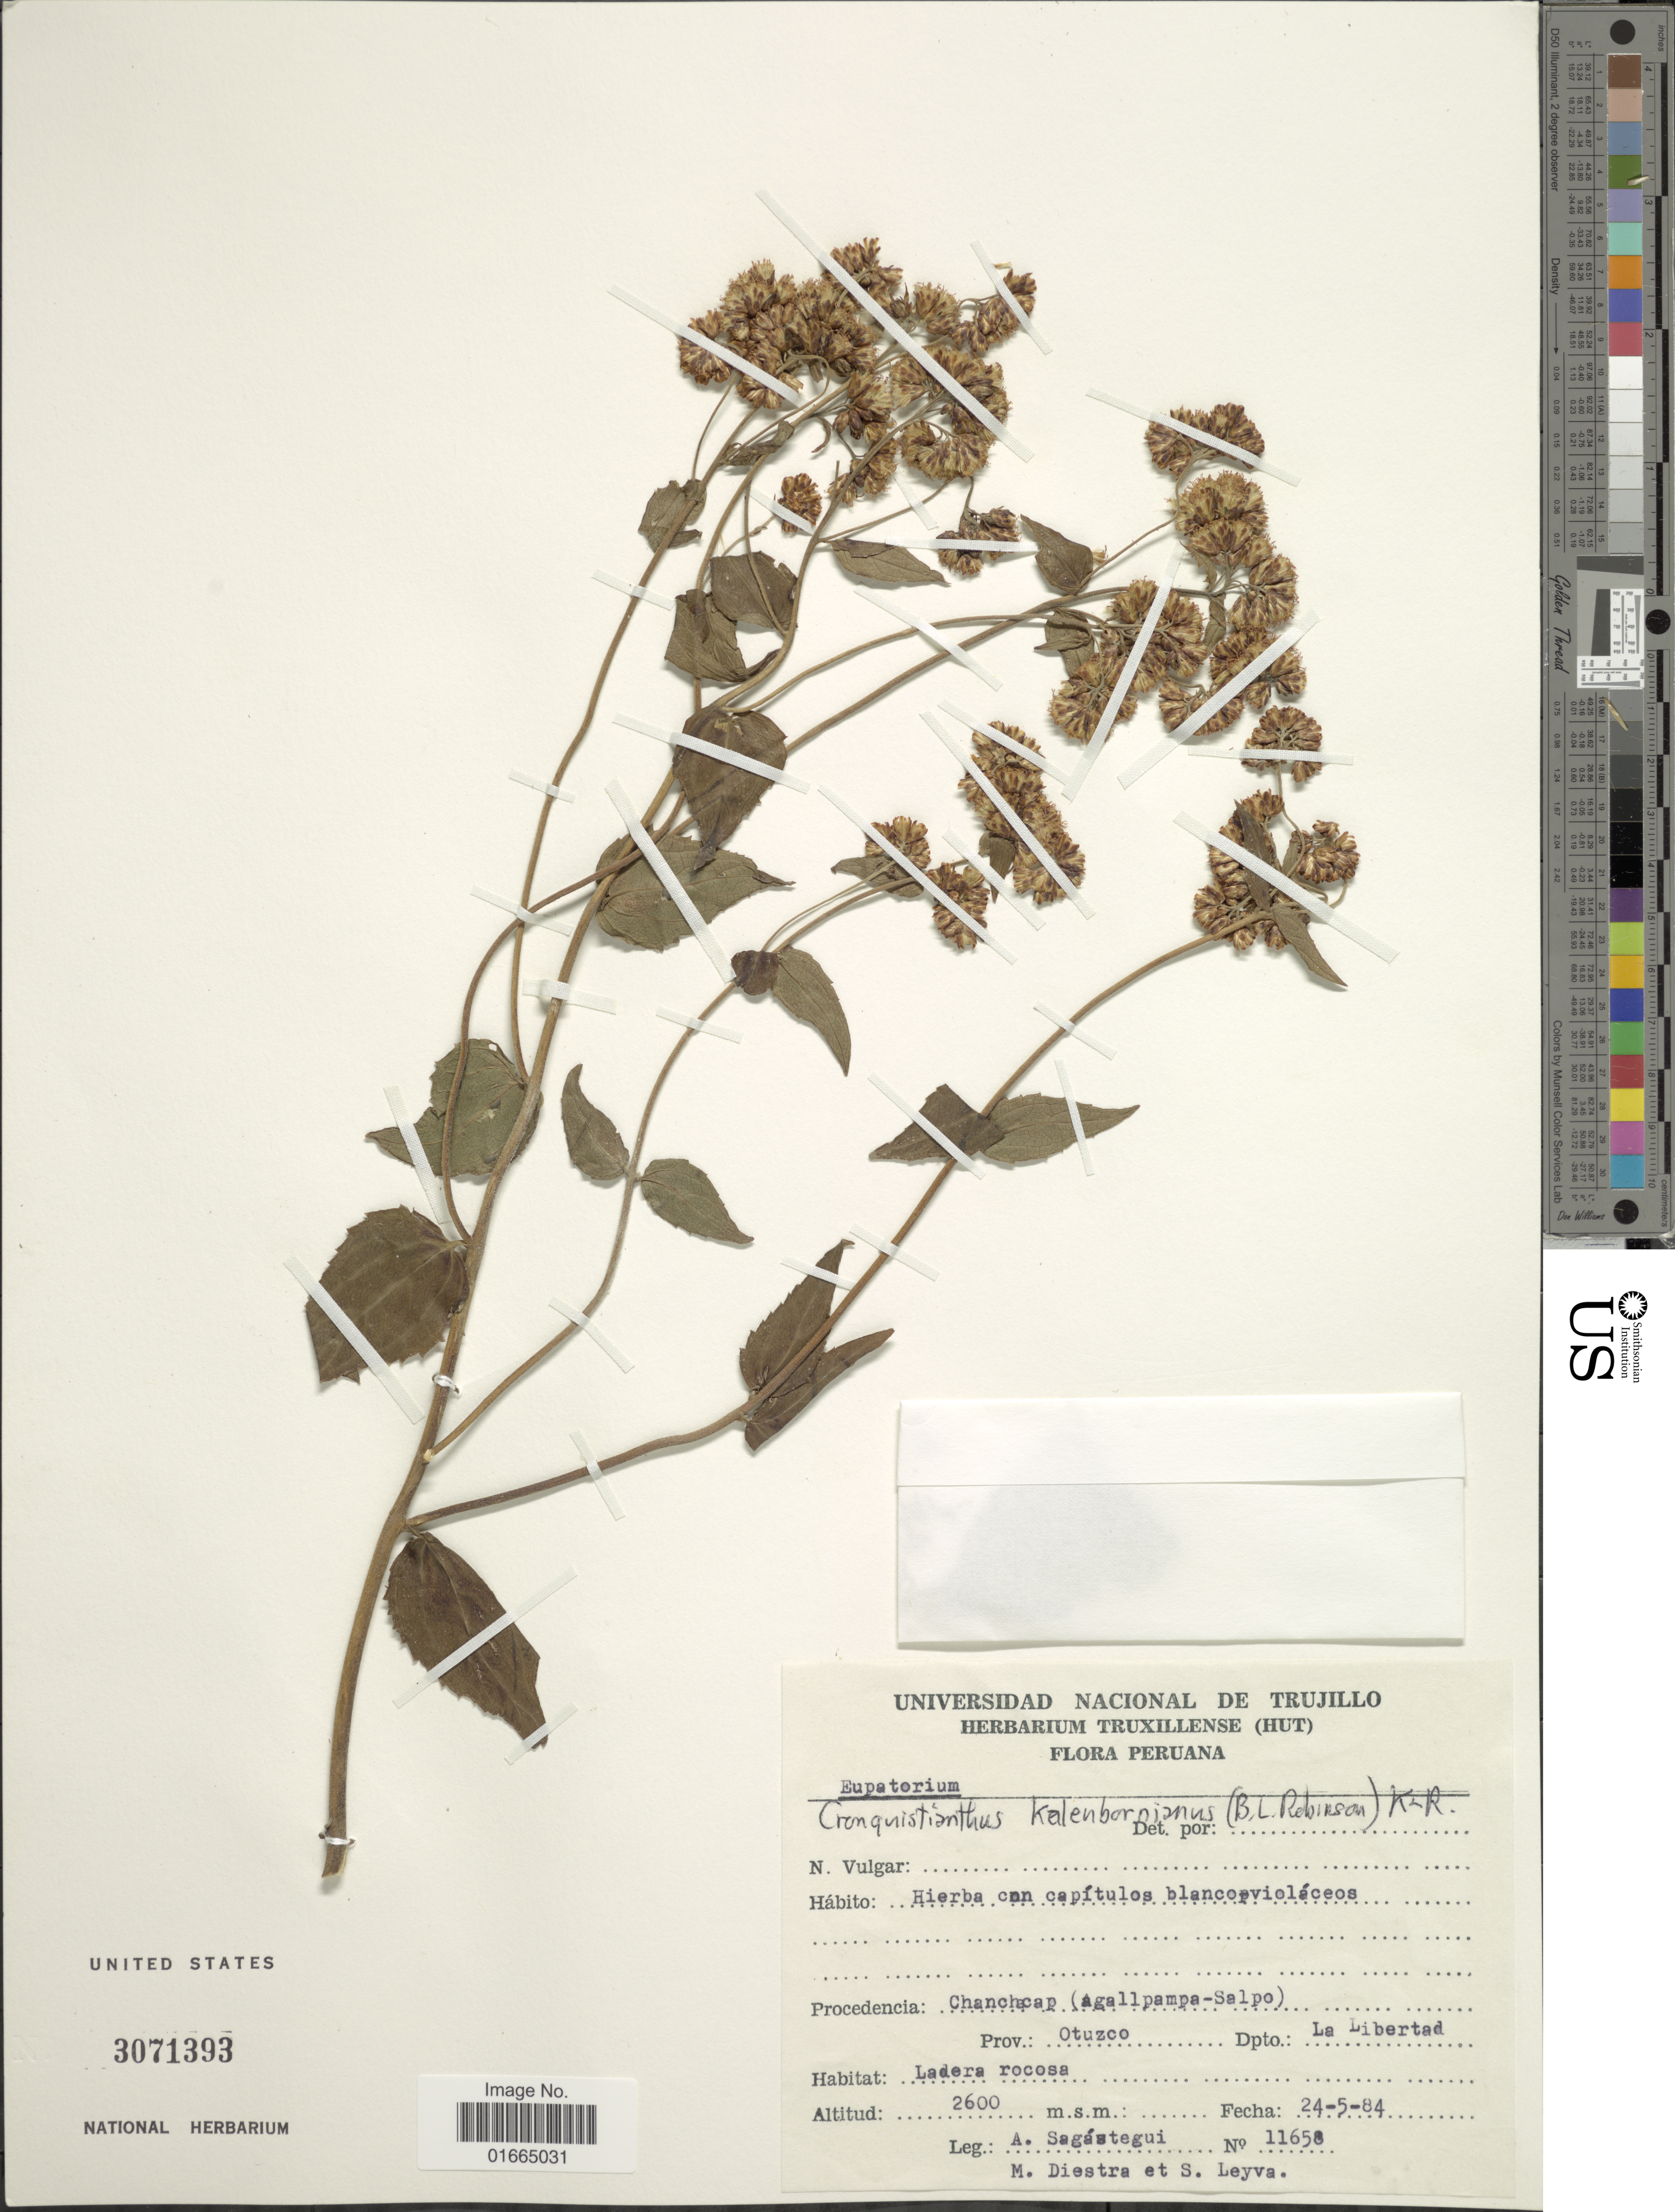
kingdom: Plantae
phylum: Tracheophyta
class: Magnoliopsida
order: Asterales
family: Asteraceae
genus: Cronquistianthus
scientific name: Cronquistianthus kalenbornianus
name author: (B.L. Rob.) R.M. King & H. Rob.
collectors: A. Sagástegui A., M. Diestra & S. Leyva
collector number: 11658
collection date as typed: Transcribed d/m/y: 24/5/84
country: Peru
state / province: La Libertad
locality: Chanchacap (Agallpampa-Salpo). Prov.: Otuzco. Dpto.: La Libertad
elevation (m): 2600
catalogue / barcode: US 3071393